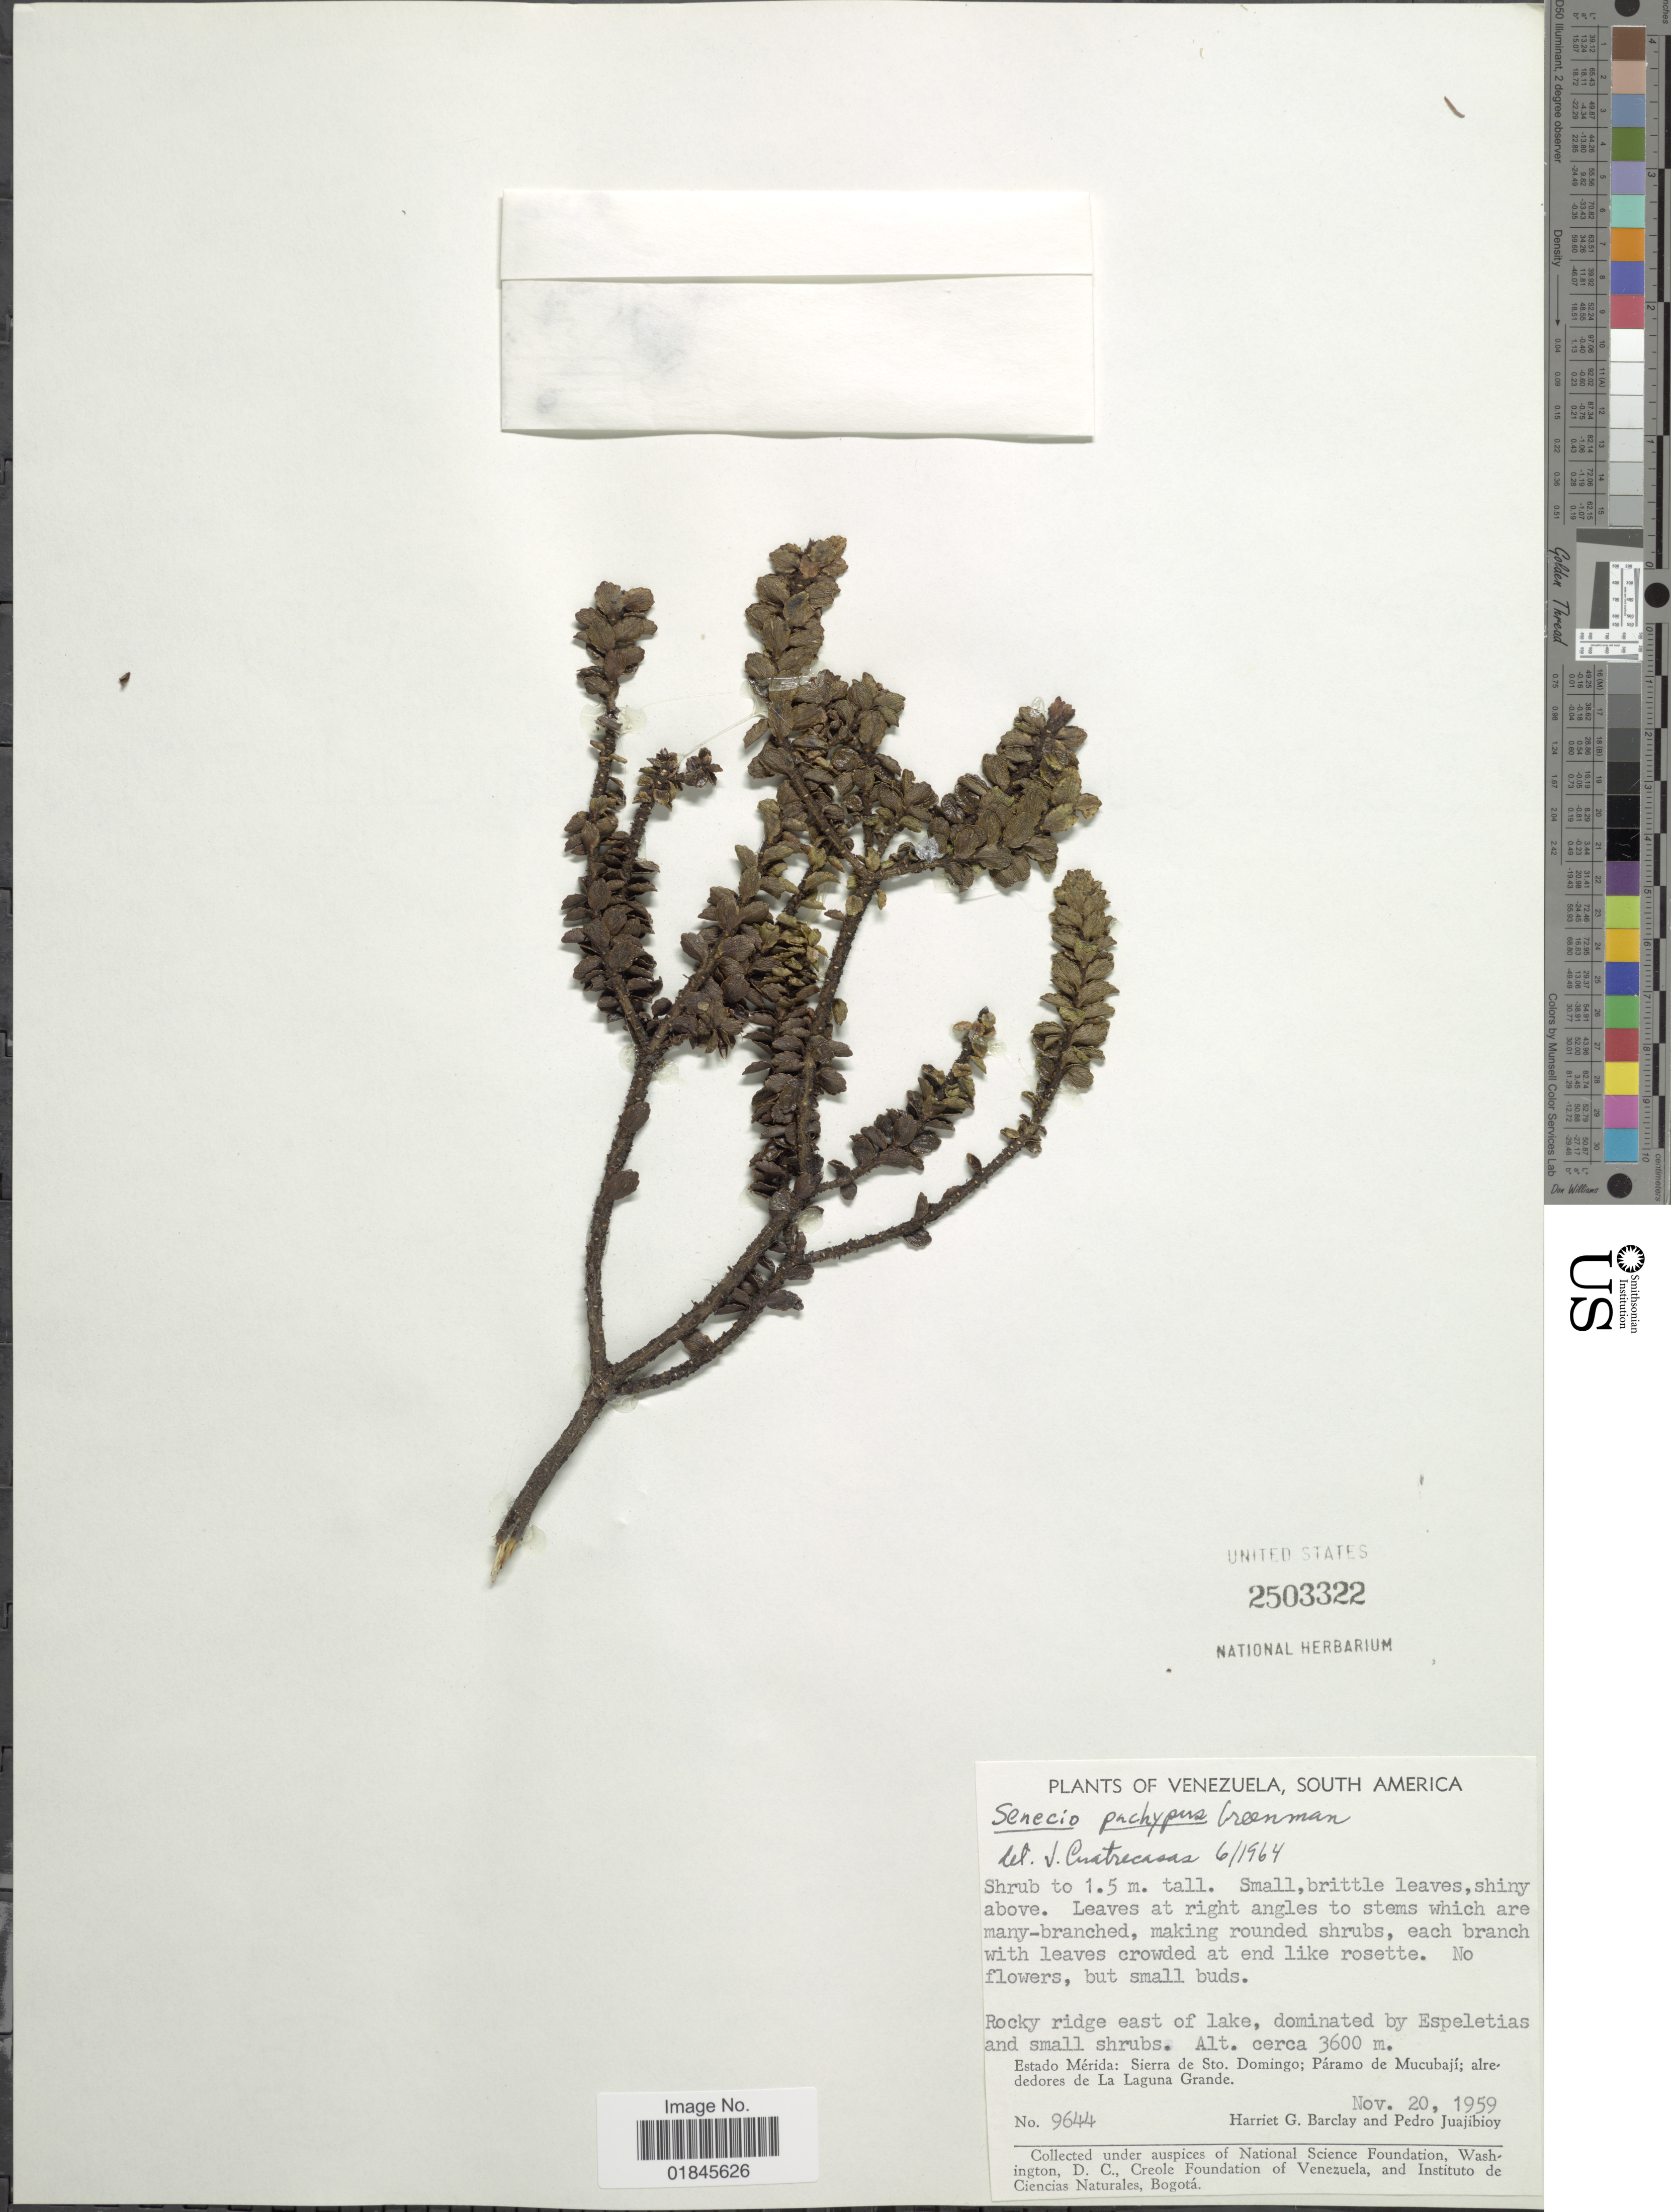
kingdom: Plantae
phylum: Tracheophyta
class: Magnoliopsida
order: Asterales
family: Asteraceae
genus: Pentacalia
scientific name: Pentacalia pachypus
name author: (Greenm.) Cuatrec.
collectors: H. G. Barclay & P. Juajibioy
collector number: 9644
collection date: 1959-11-20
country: Venezuela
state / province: Mérida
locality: Estado Mérida: Sierra de Sto. Domingo; Páramo de Mucubají; alrededores de La Laguna Grande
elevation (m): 3600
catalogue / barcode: US 2503322